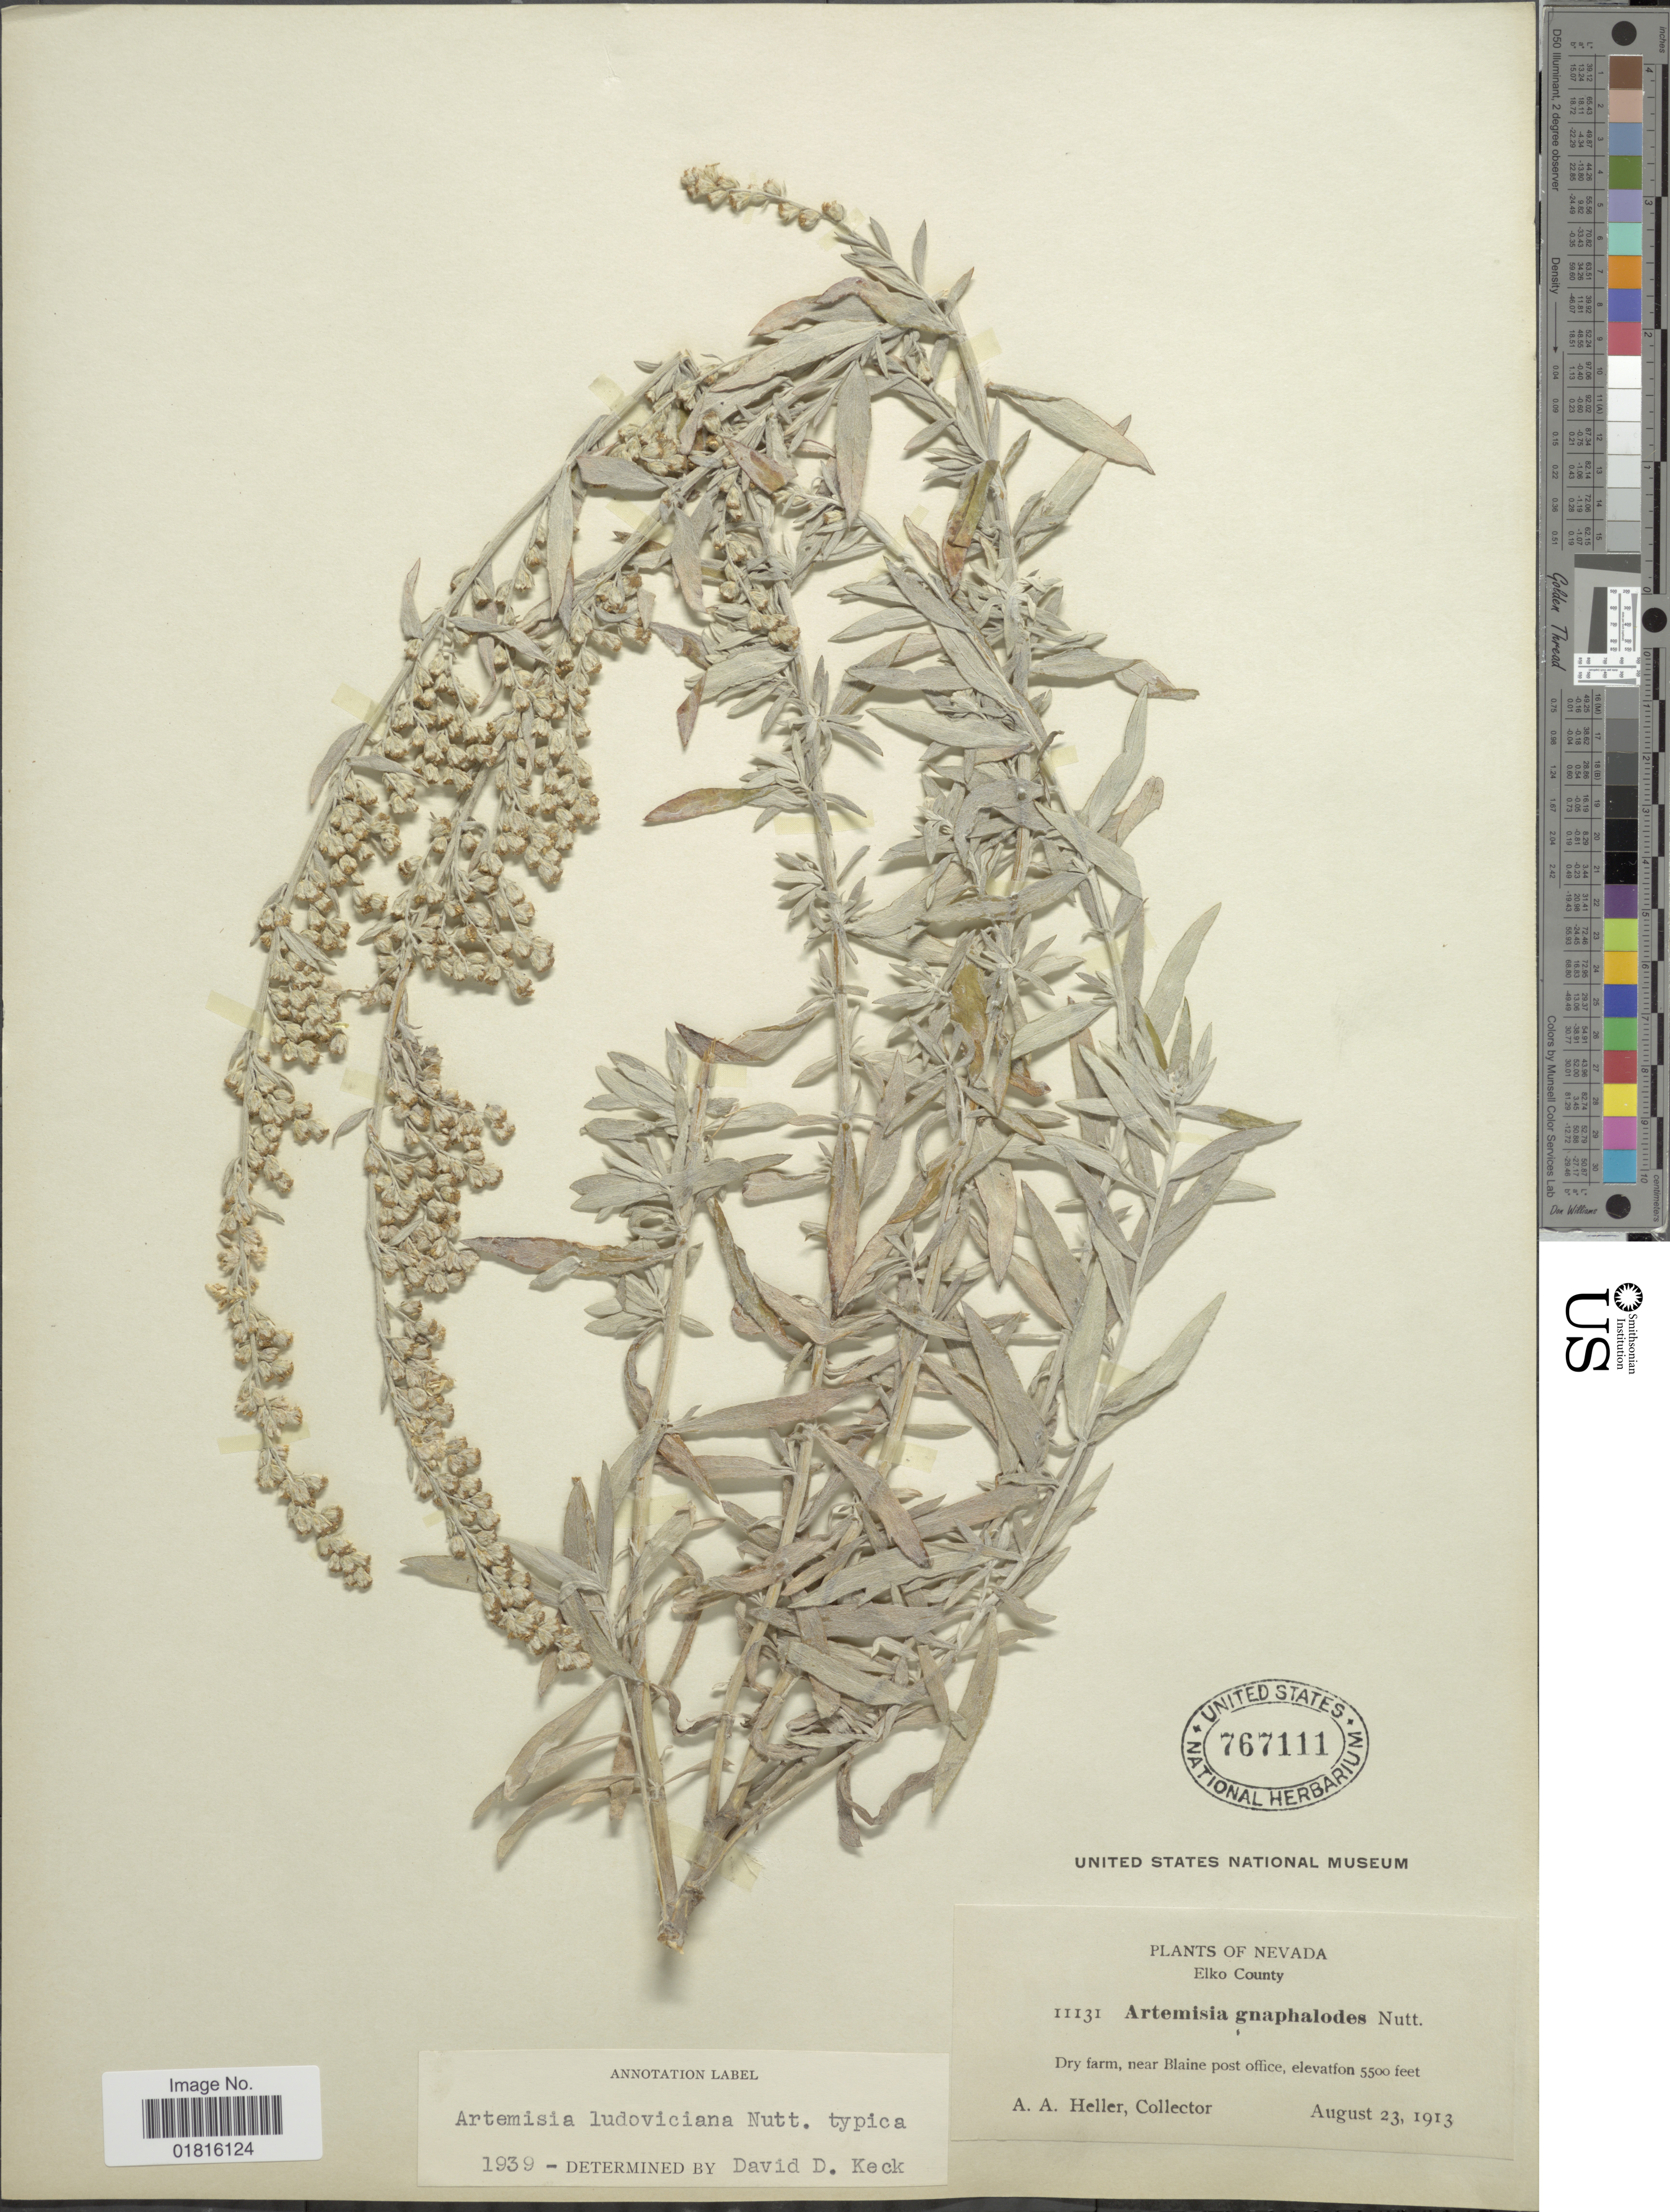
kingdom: Plantae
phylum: Tracheophyta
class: Magnoliopsida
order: Asterales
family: Asteraceae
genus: Artemisia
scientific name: Artemisia ludoviciana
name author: Nutt.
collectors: A. A. Heller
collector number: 11131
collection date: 1913-08-23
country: United States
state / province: Nevada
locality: Elko County, Dry farm, near Blaine post office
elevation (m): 1676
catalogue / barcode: US 767111